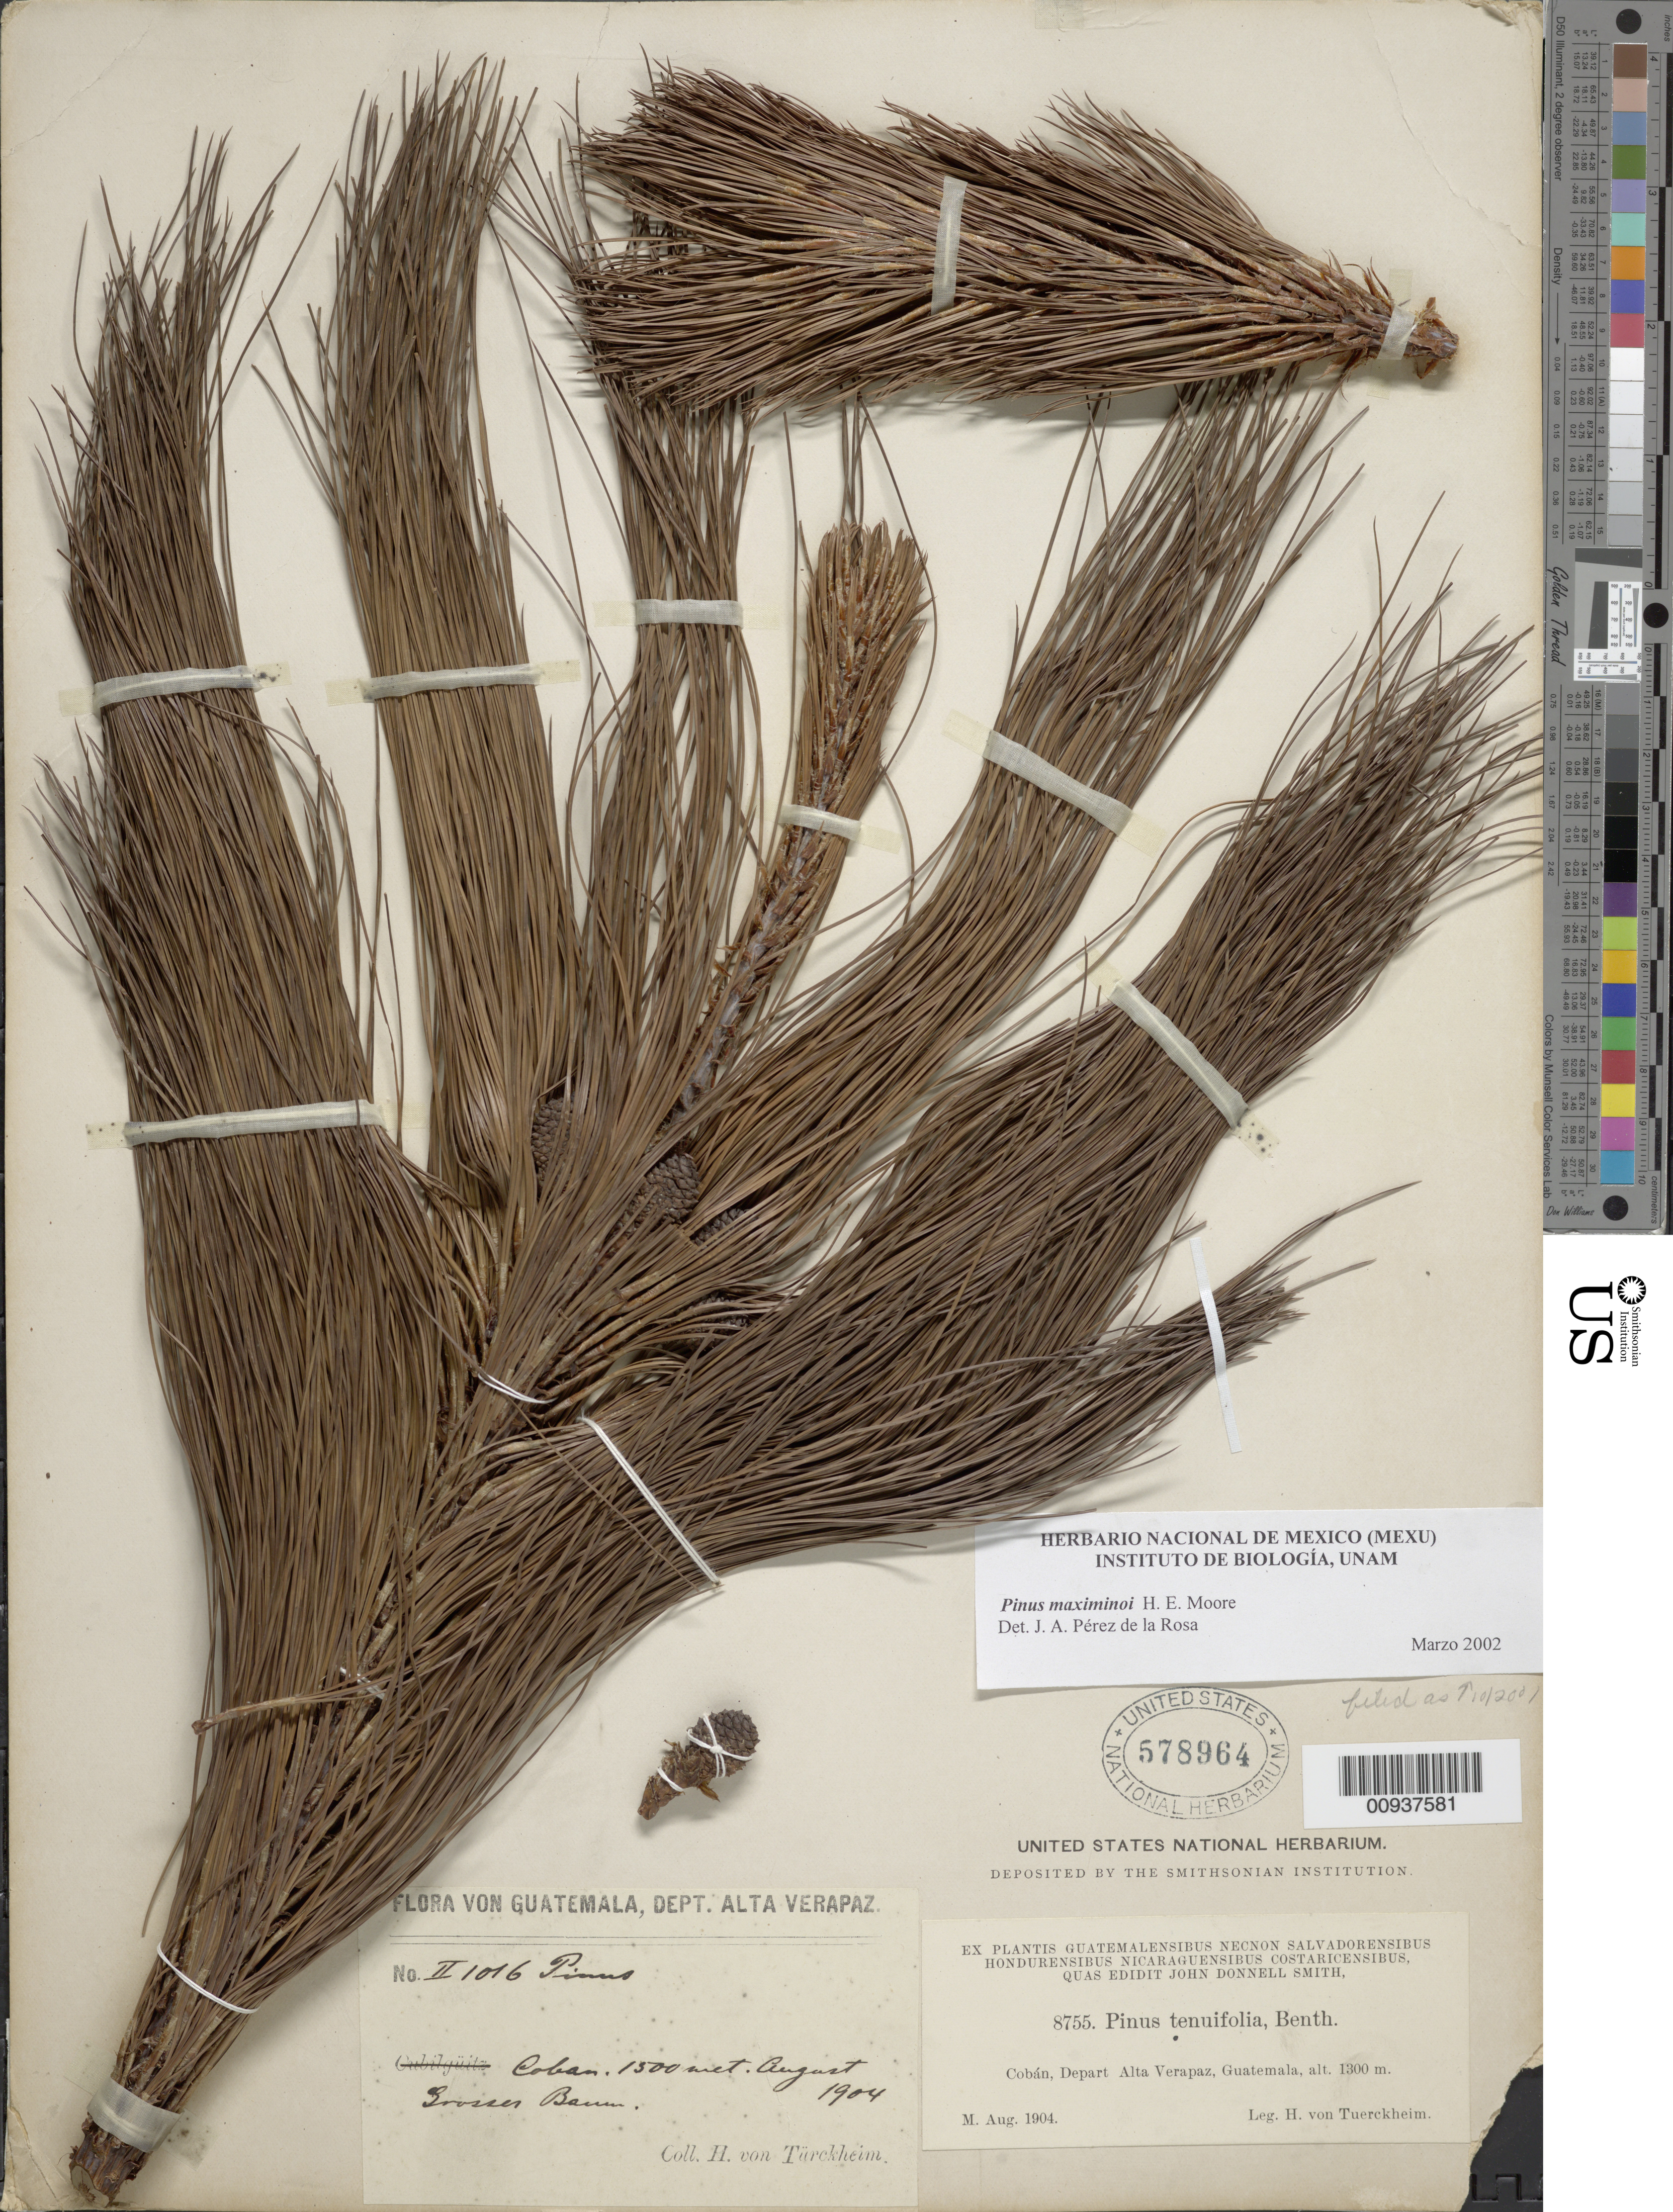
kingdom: Plantae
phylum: Tracheophyta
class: Pinopsida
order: Pinales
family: Pinaceae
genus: Pinus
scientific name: Pinus maximinoi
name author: H.E. Moore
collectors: H. von Türckheim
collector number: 8755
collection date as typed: Aug 1904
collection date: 1904-08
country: Guatemala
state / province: Alta Verapaz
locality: Cobán.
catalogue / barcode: US 578964